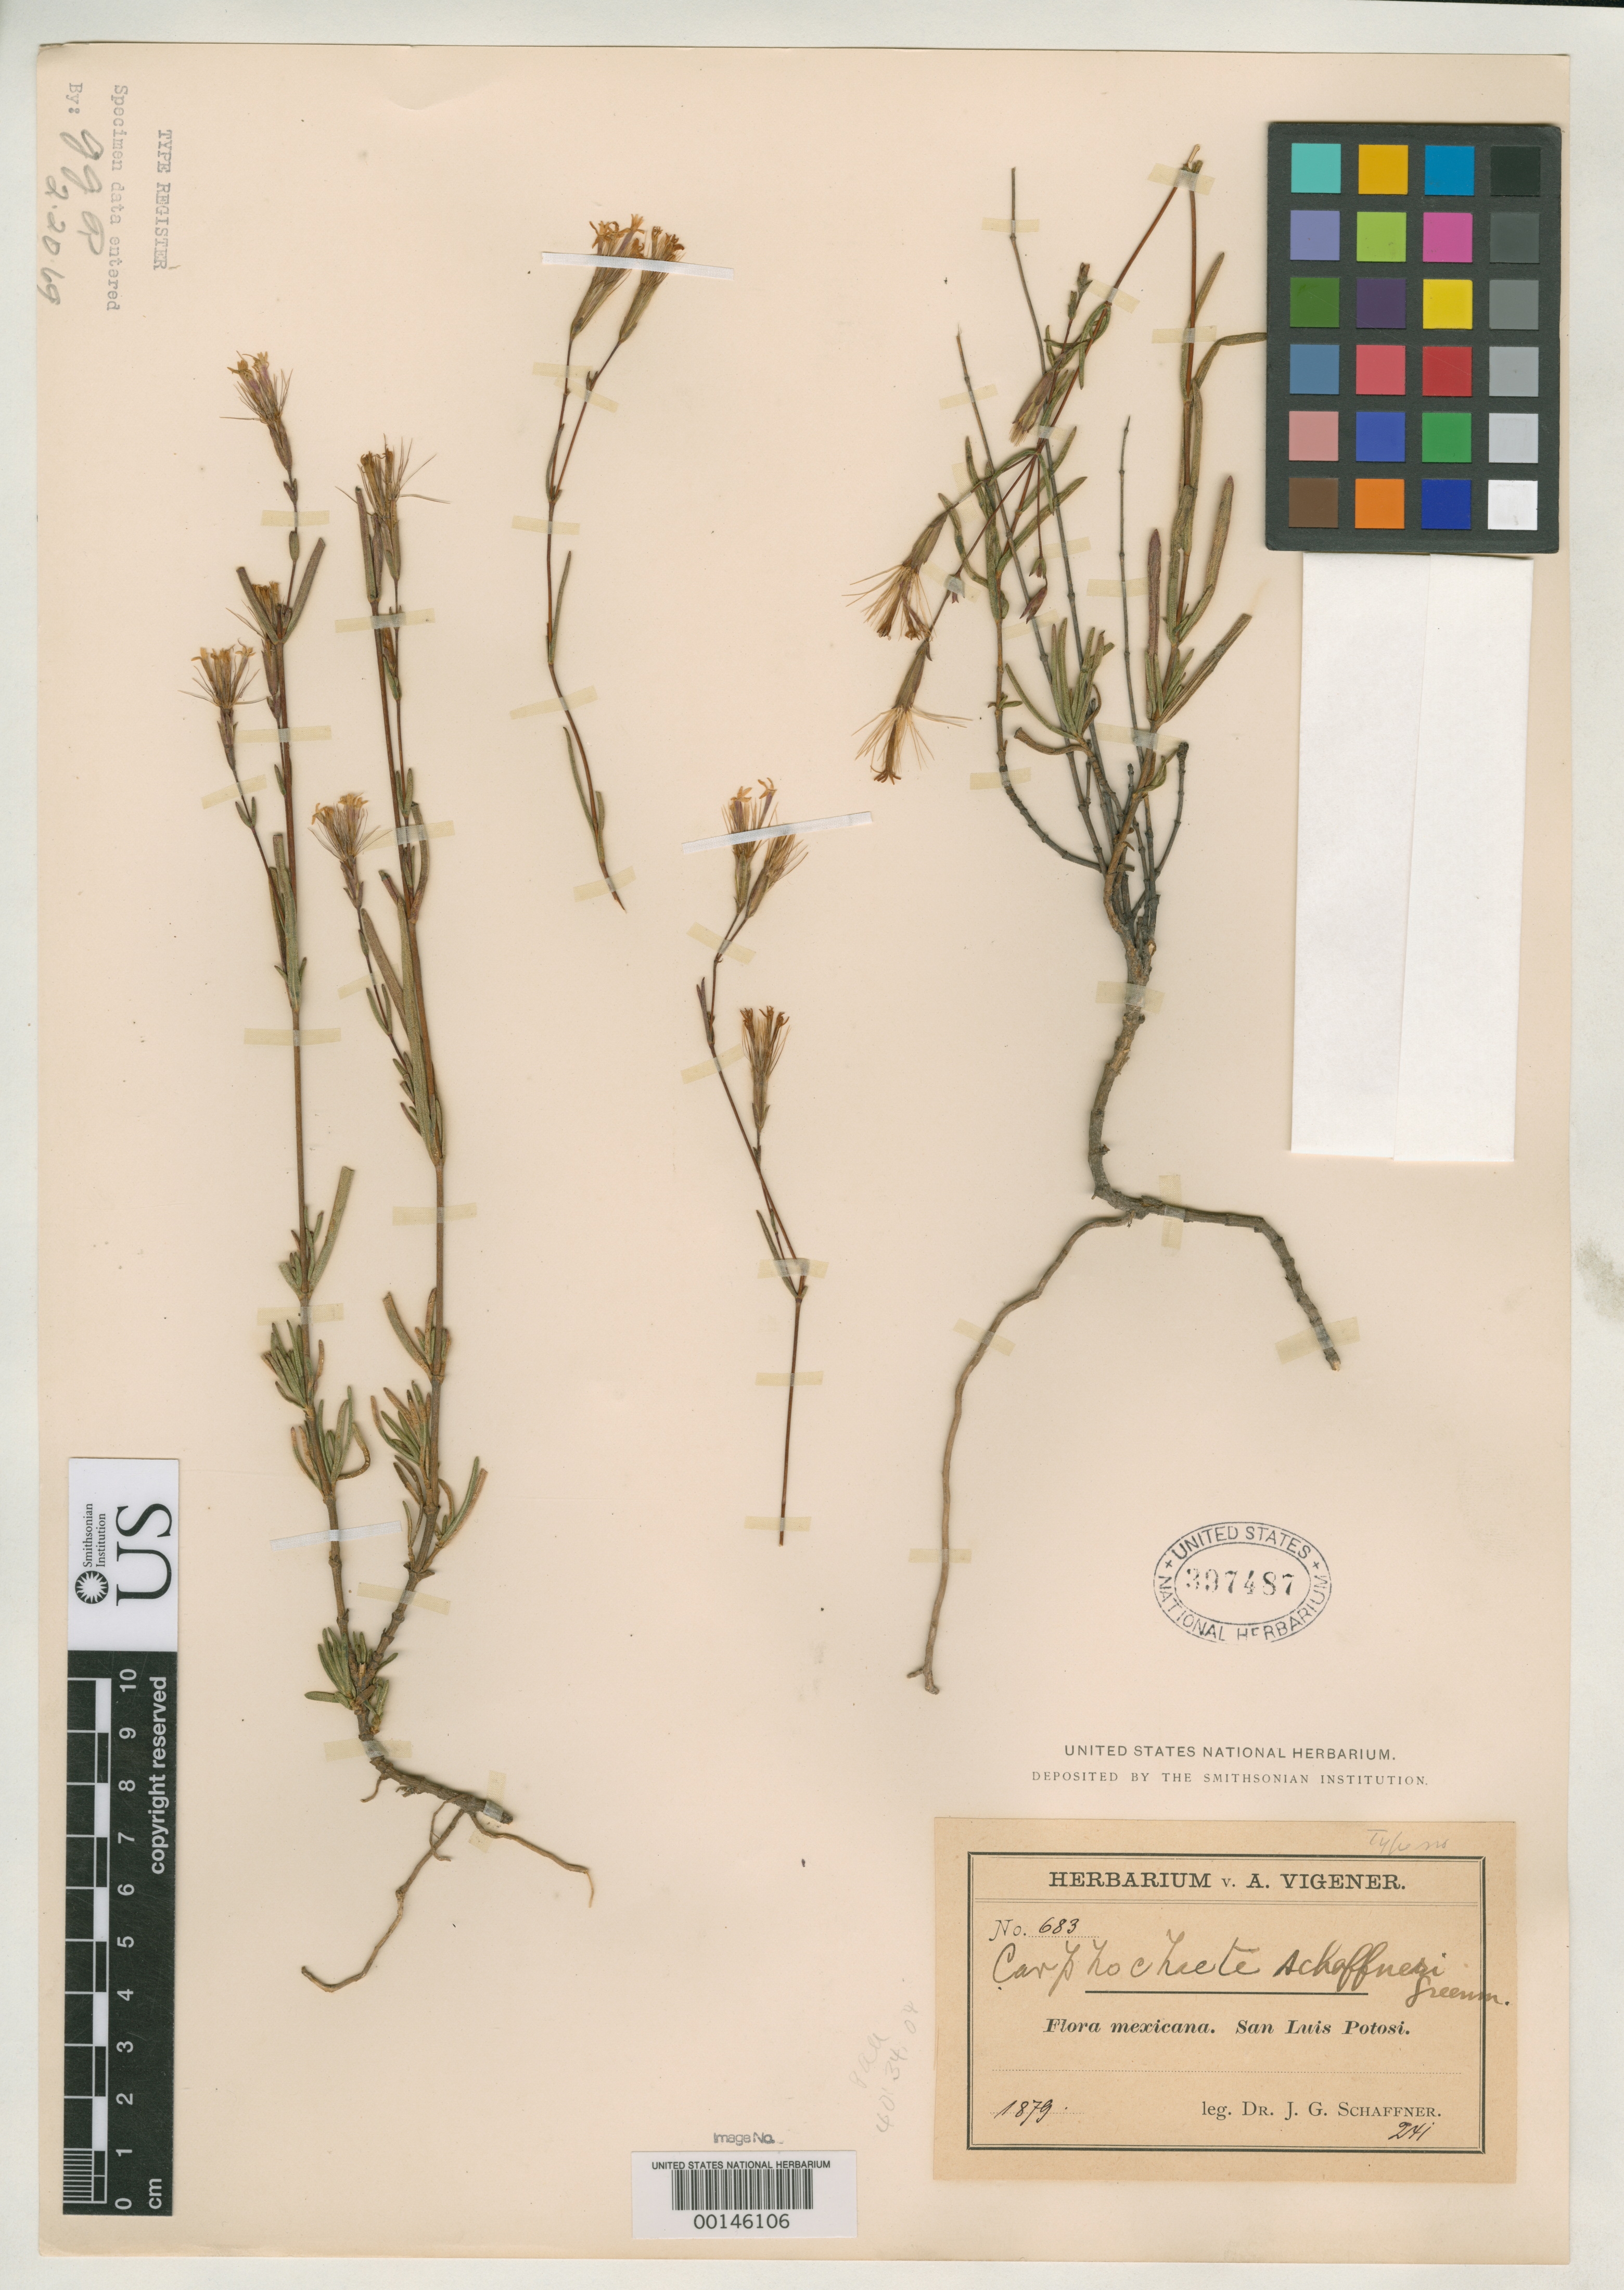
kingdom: Plantae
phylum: Tracheophyta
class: Magnoliopsida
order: Asterales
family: Asteraceae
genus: Carphochaete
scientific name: Carphochaete schaffneri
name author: Greenm.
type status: Isosyntype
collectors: J. G. Schaffner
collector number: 241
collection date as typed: Sep 1876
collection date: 1876-09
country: Mexico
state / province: San Luis Potosi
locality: Valley of San Luis Potosi.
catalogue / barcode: US 397487